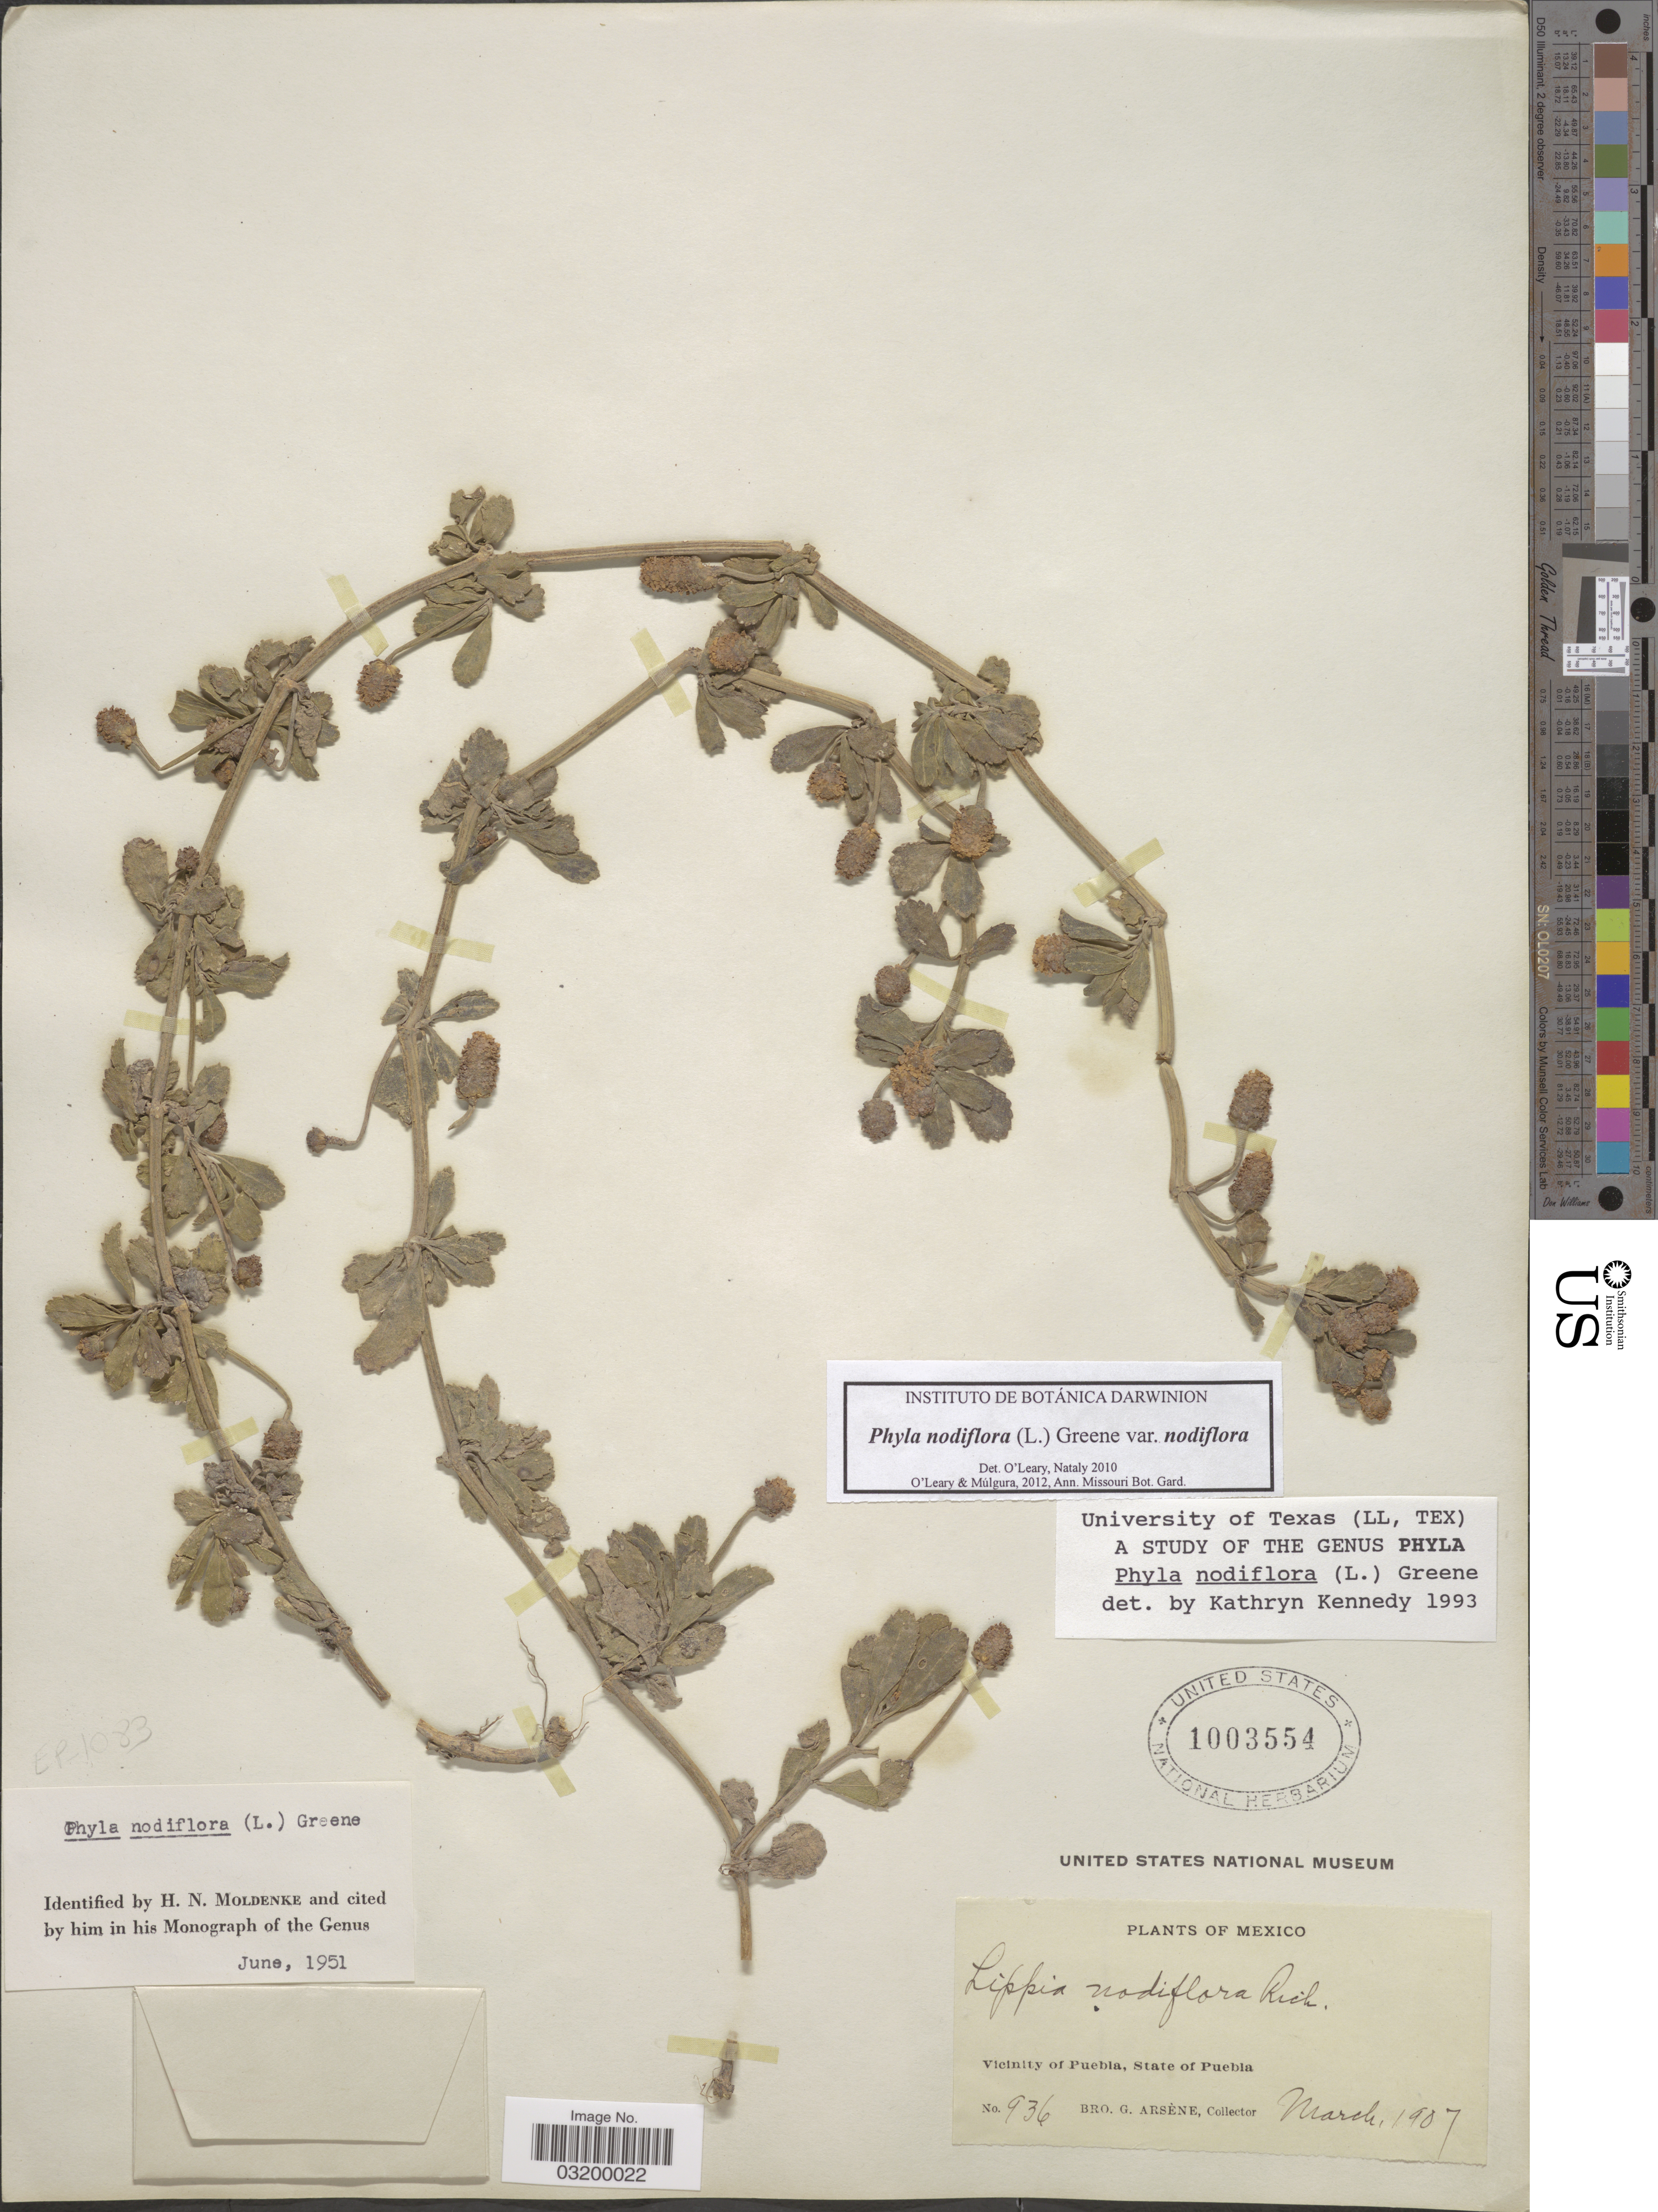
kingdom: Plantae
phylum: Tracheophyta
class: Magnoliopsida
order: Lamiales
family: Verbenaceae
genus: Phyla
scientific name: Phyla nodiflora var. nodiflora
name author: (L.) Greene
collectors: Bro. G. Arsène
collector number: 936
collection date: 1907-03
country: Mexico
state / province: Puebla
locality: Vicinity of Puebla.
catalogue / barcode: US 1003554